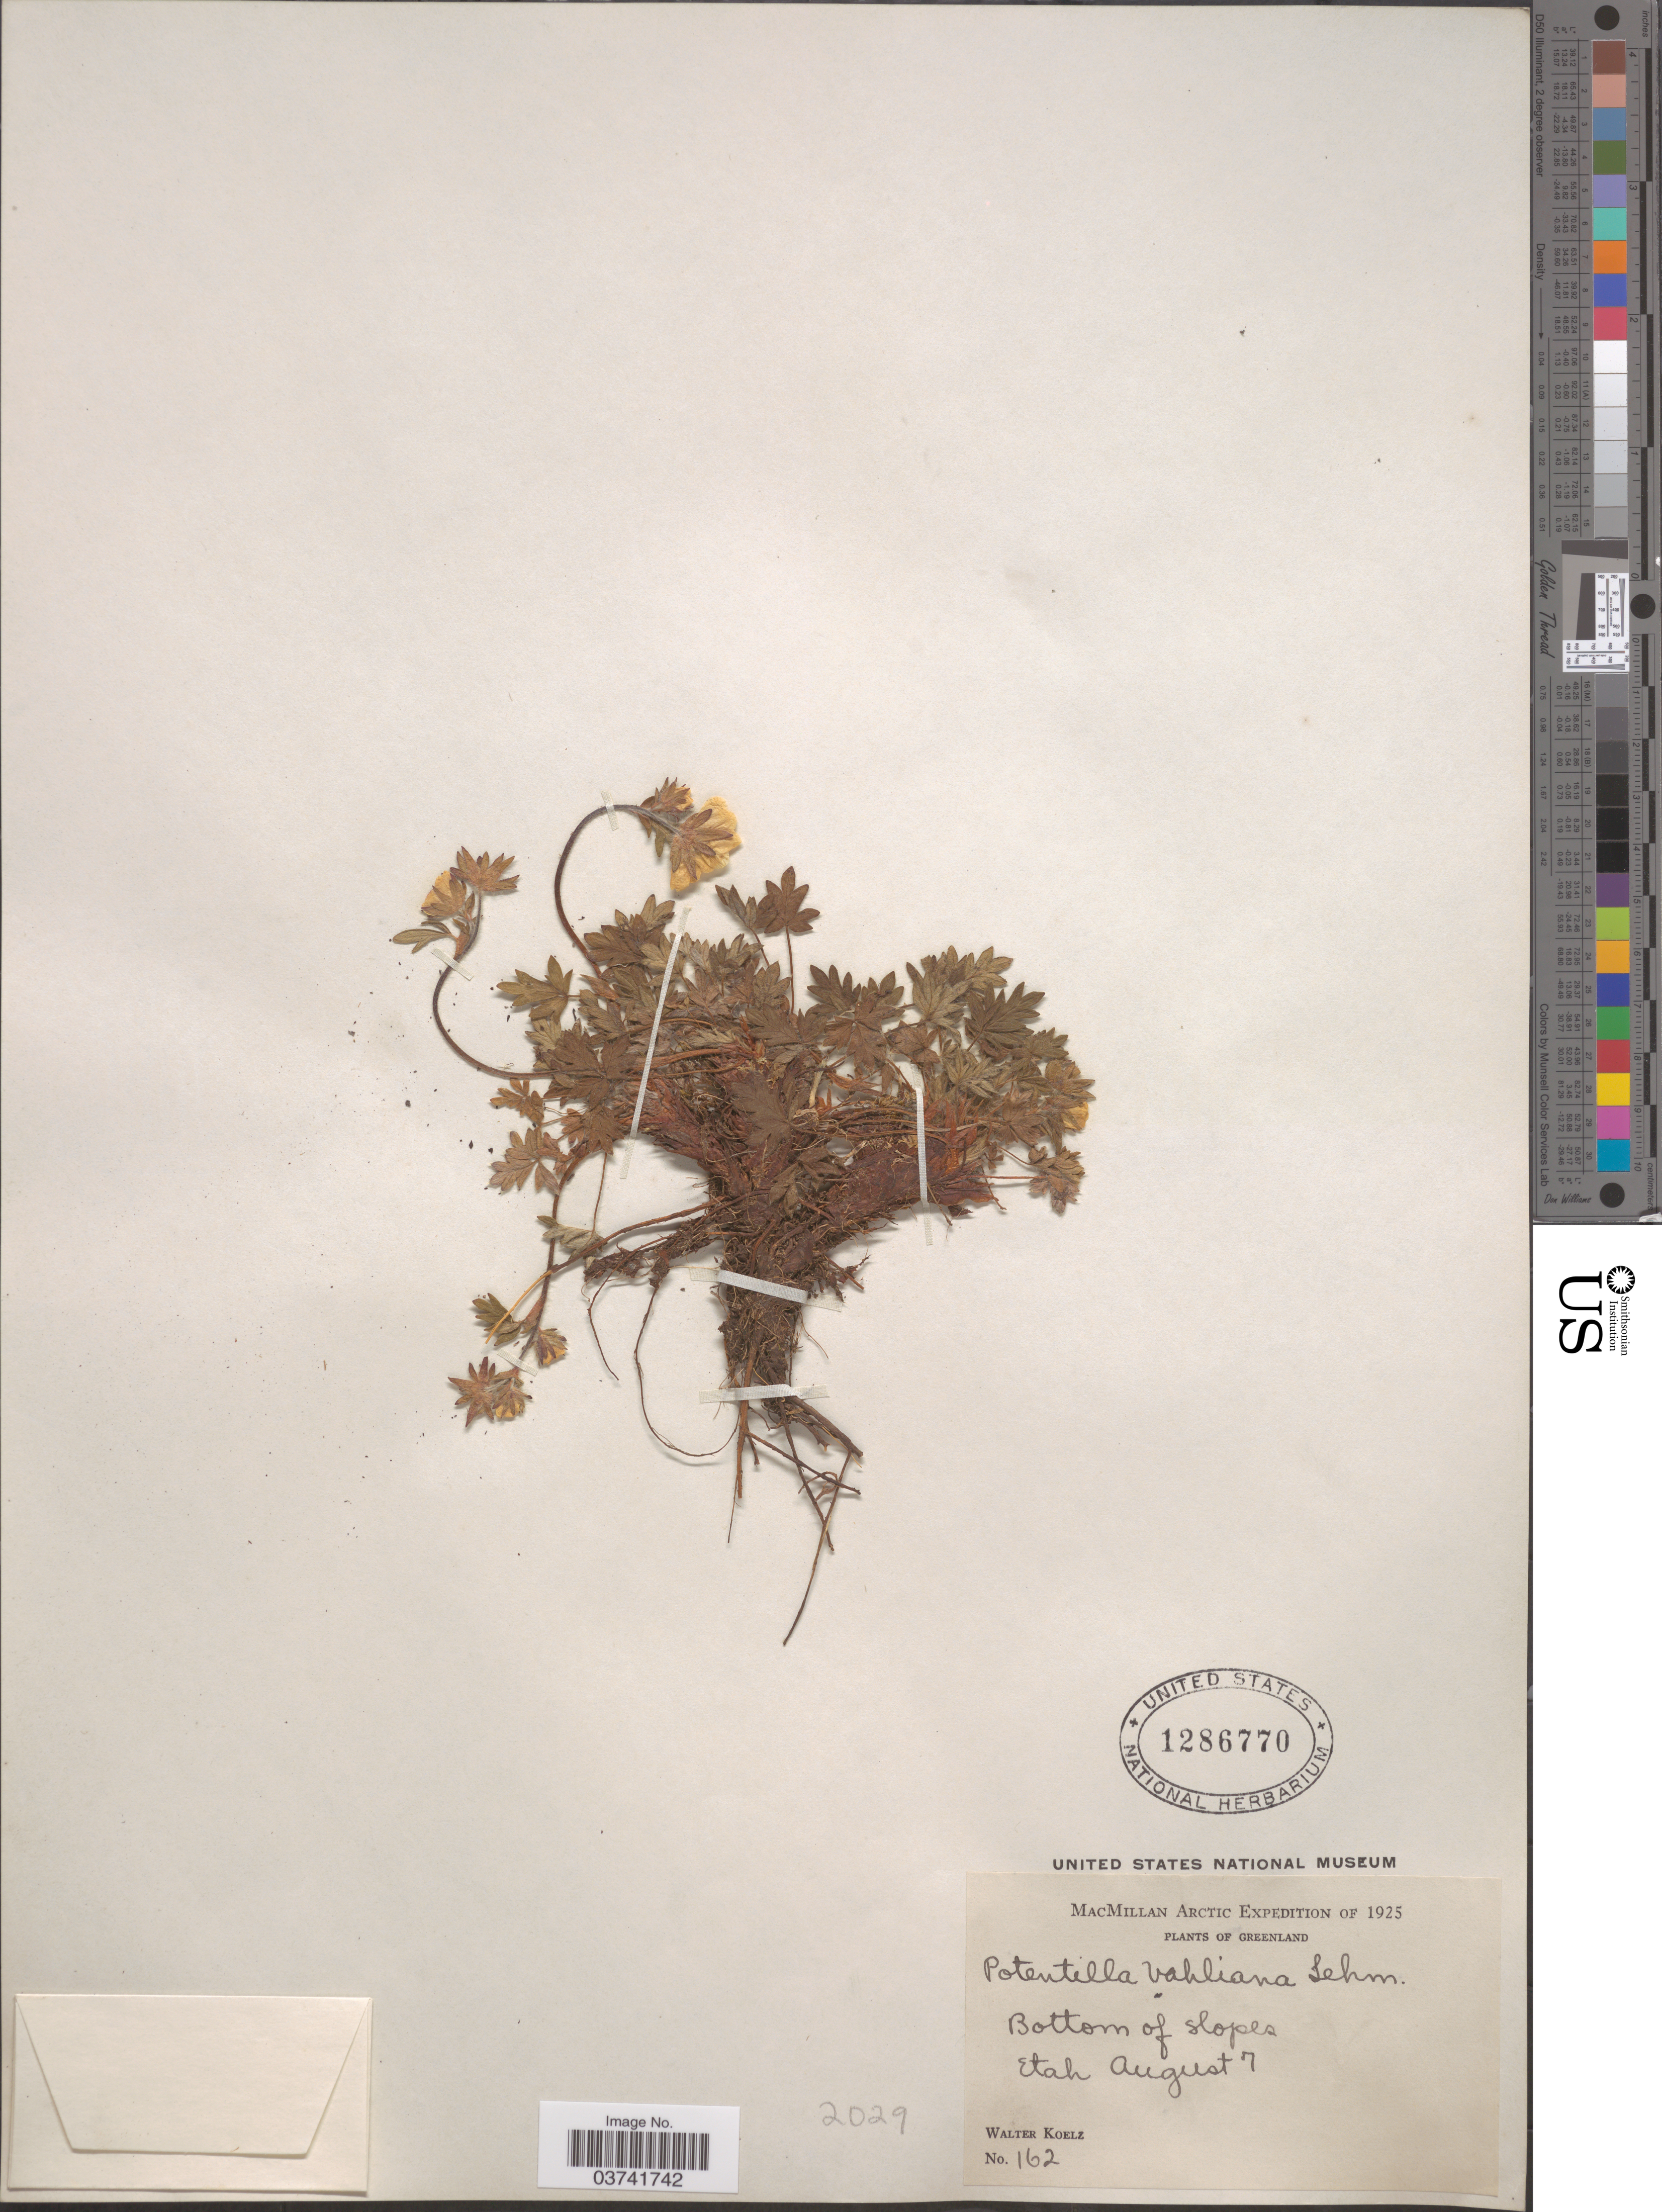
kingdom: Plantae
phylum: Tracheophyta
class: Magnoliopsida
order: Rosales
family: Rosaceae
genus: Potentilla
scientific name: Potentilla vahliana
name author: Lehm.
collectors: W. N. Koelz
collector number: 162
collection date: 1925-08-07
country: Greenland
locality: Bottom of slopes, Etah.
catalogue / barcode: US 1286770